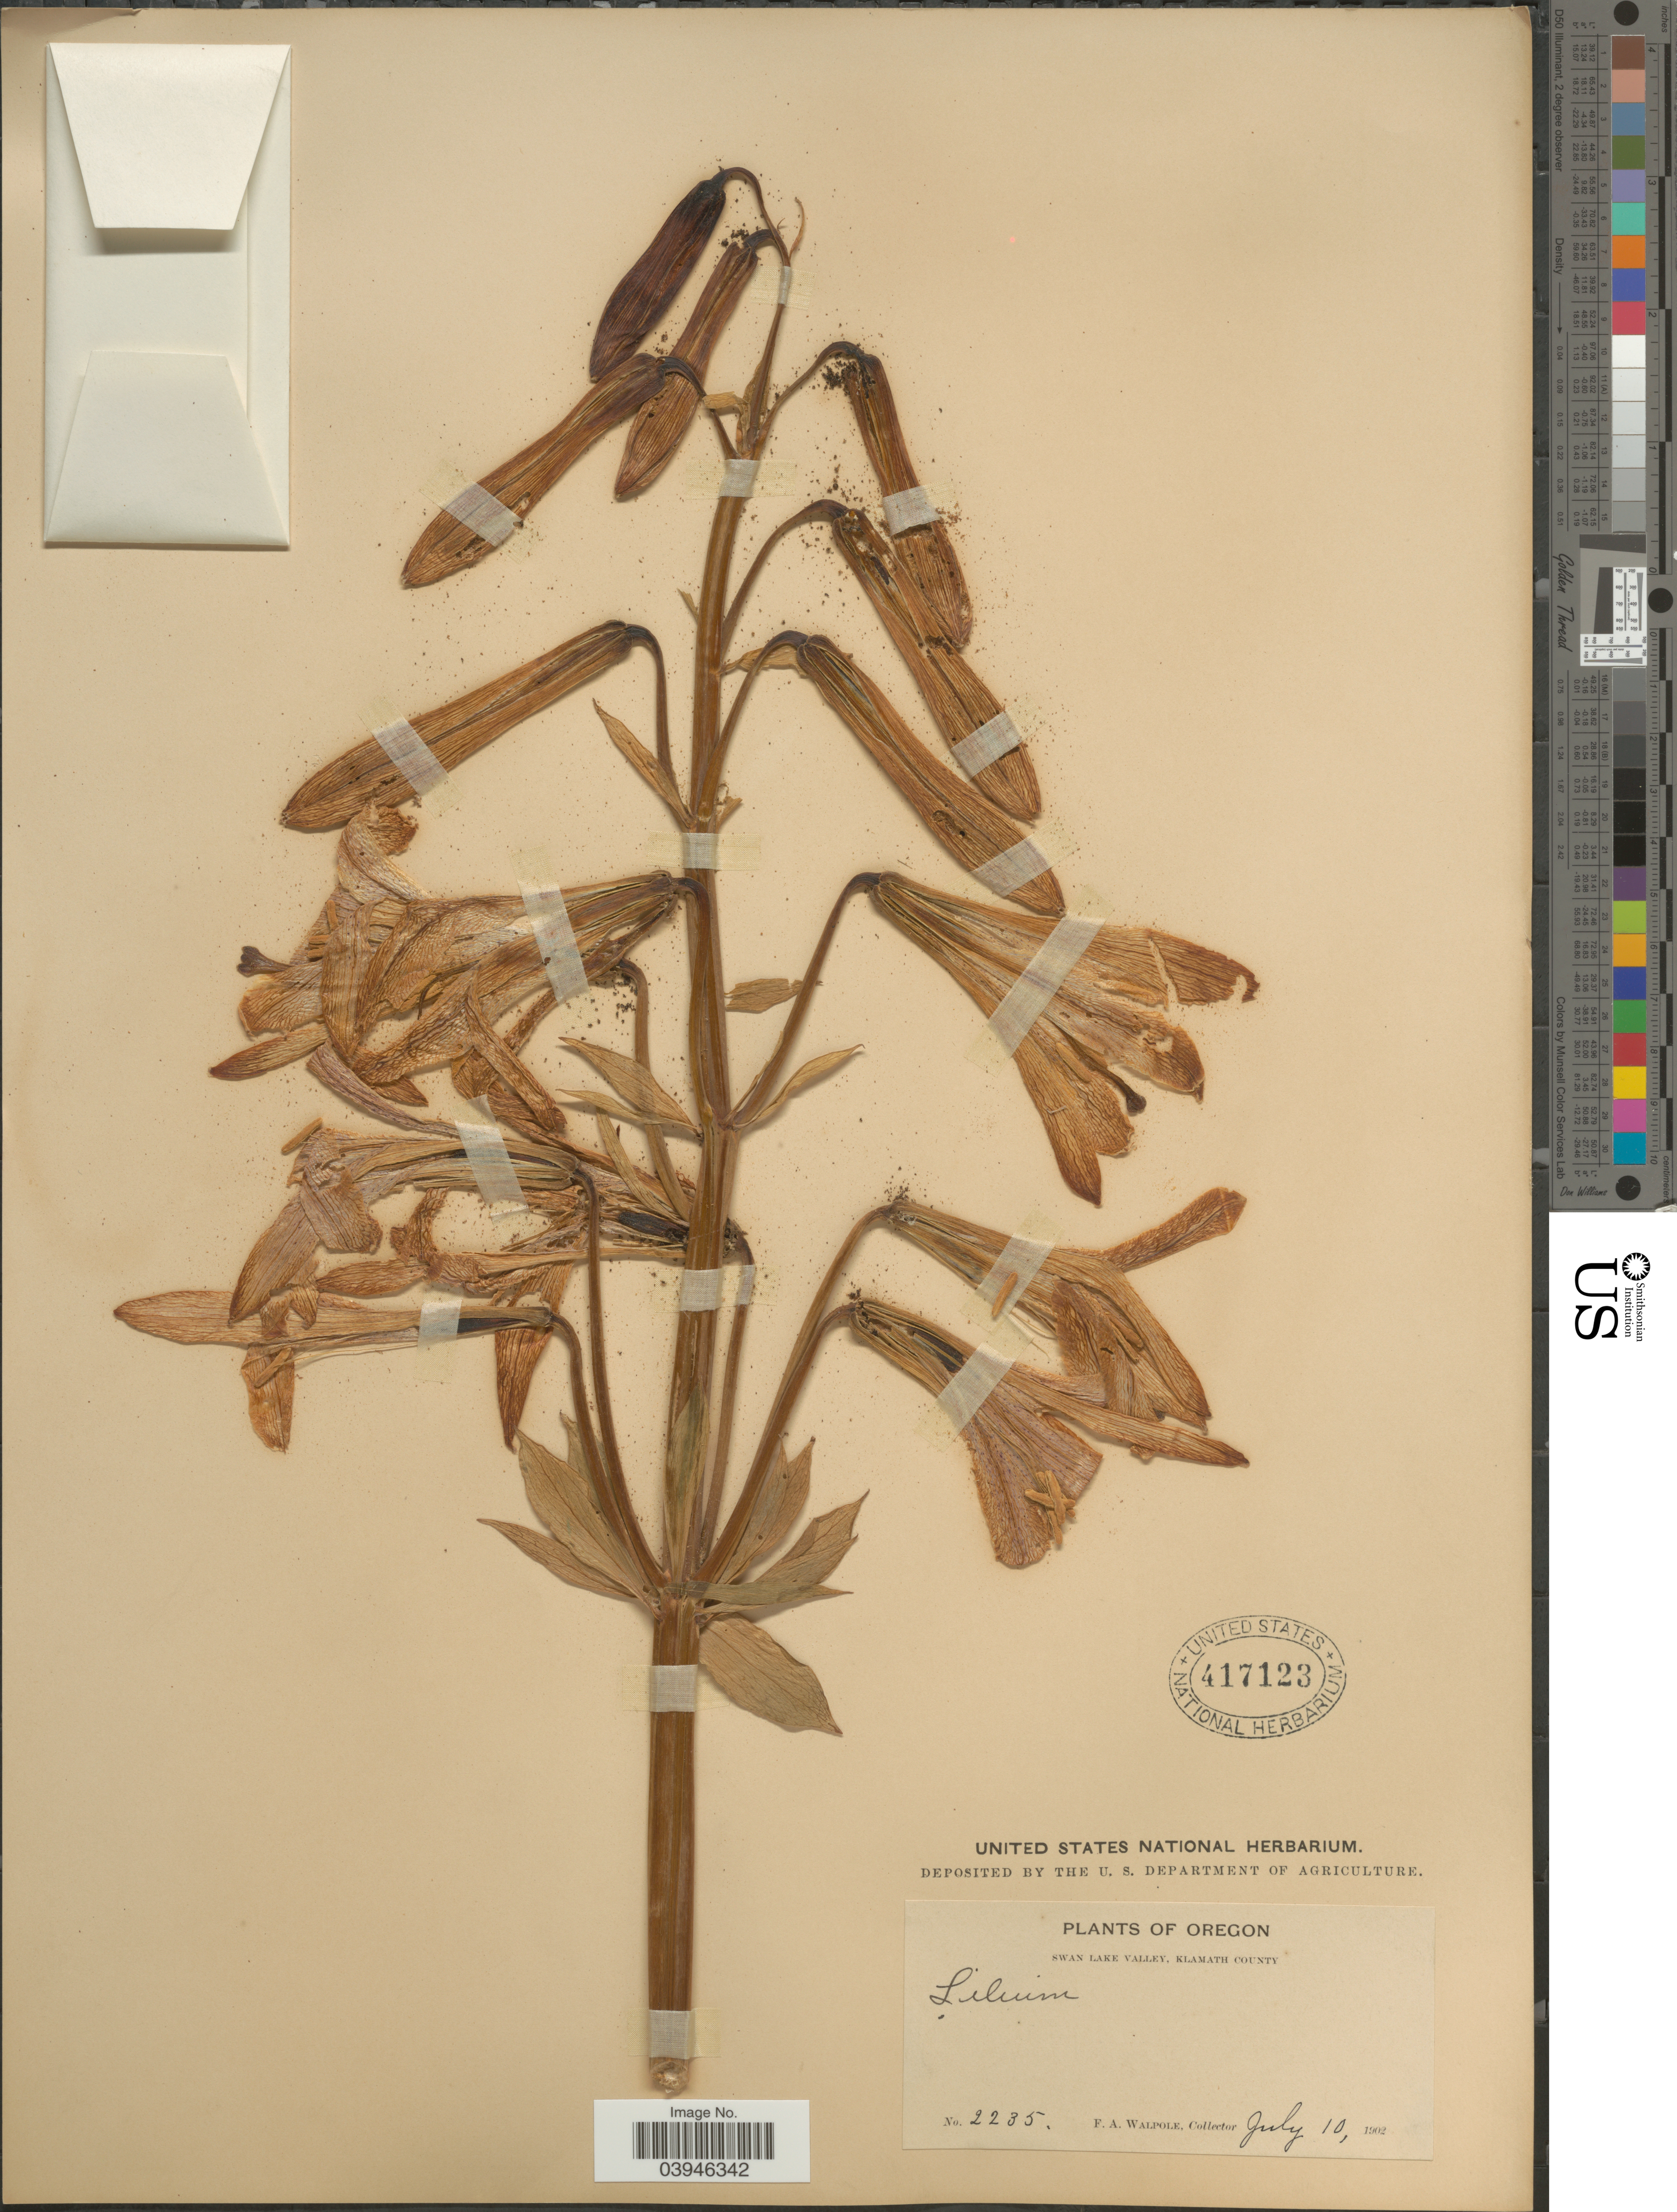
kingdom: Plantae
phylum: Tracheophyta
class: Liliopsida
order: Liliales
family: Liliaceae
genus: Lilium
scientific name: Lilium sp.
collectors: F. Walpole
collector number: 2235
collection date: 1902-07-10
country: United States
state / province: Oregon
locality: Swan Lake Valley, Klamath County.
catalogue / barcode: US 417123